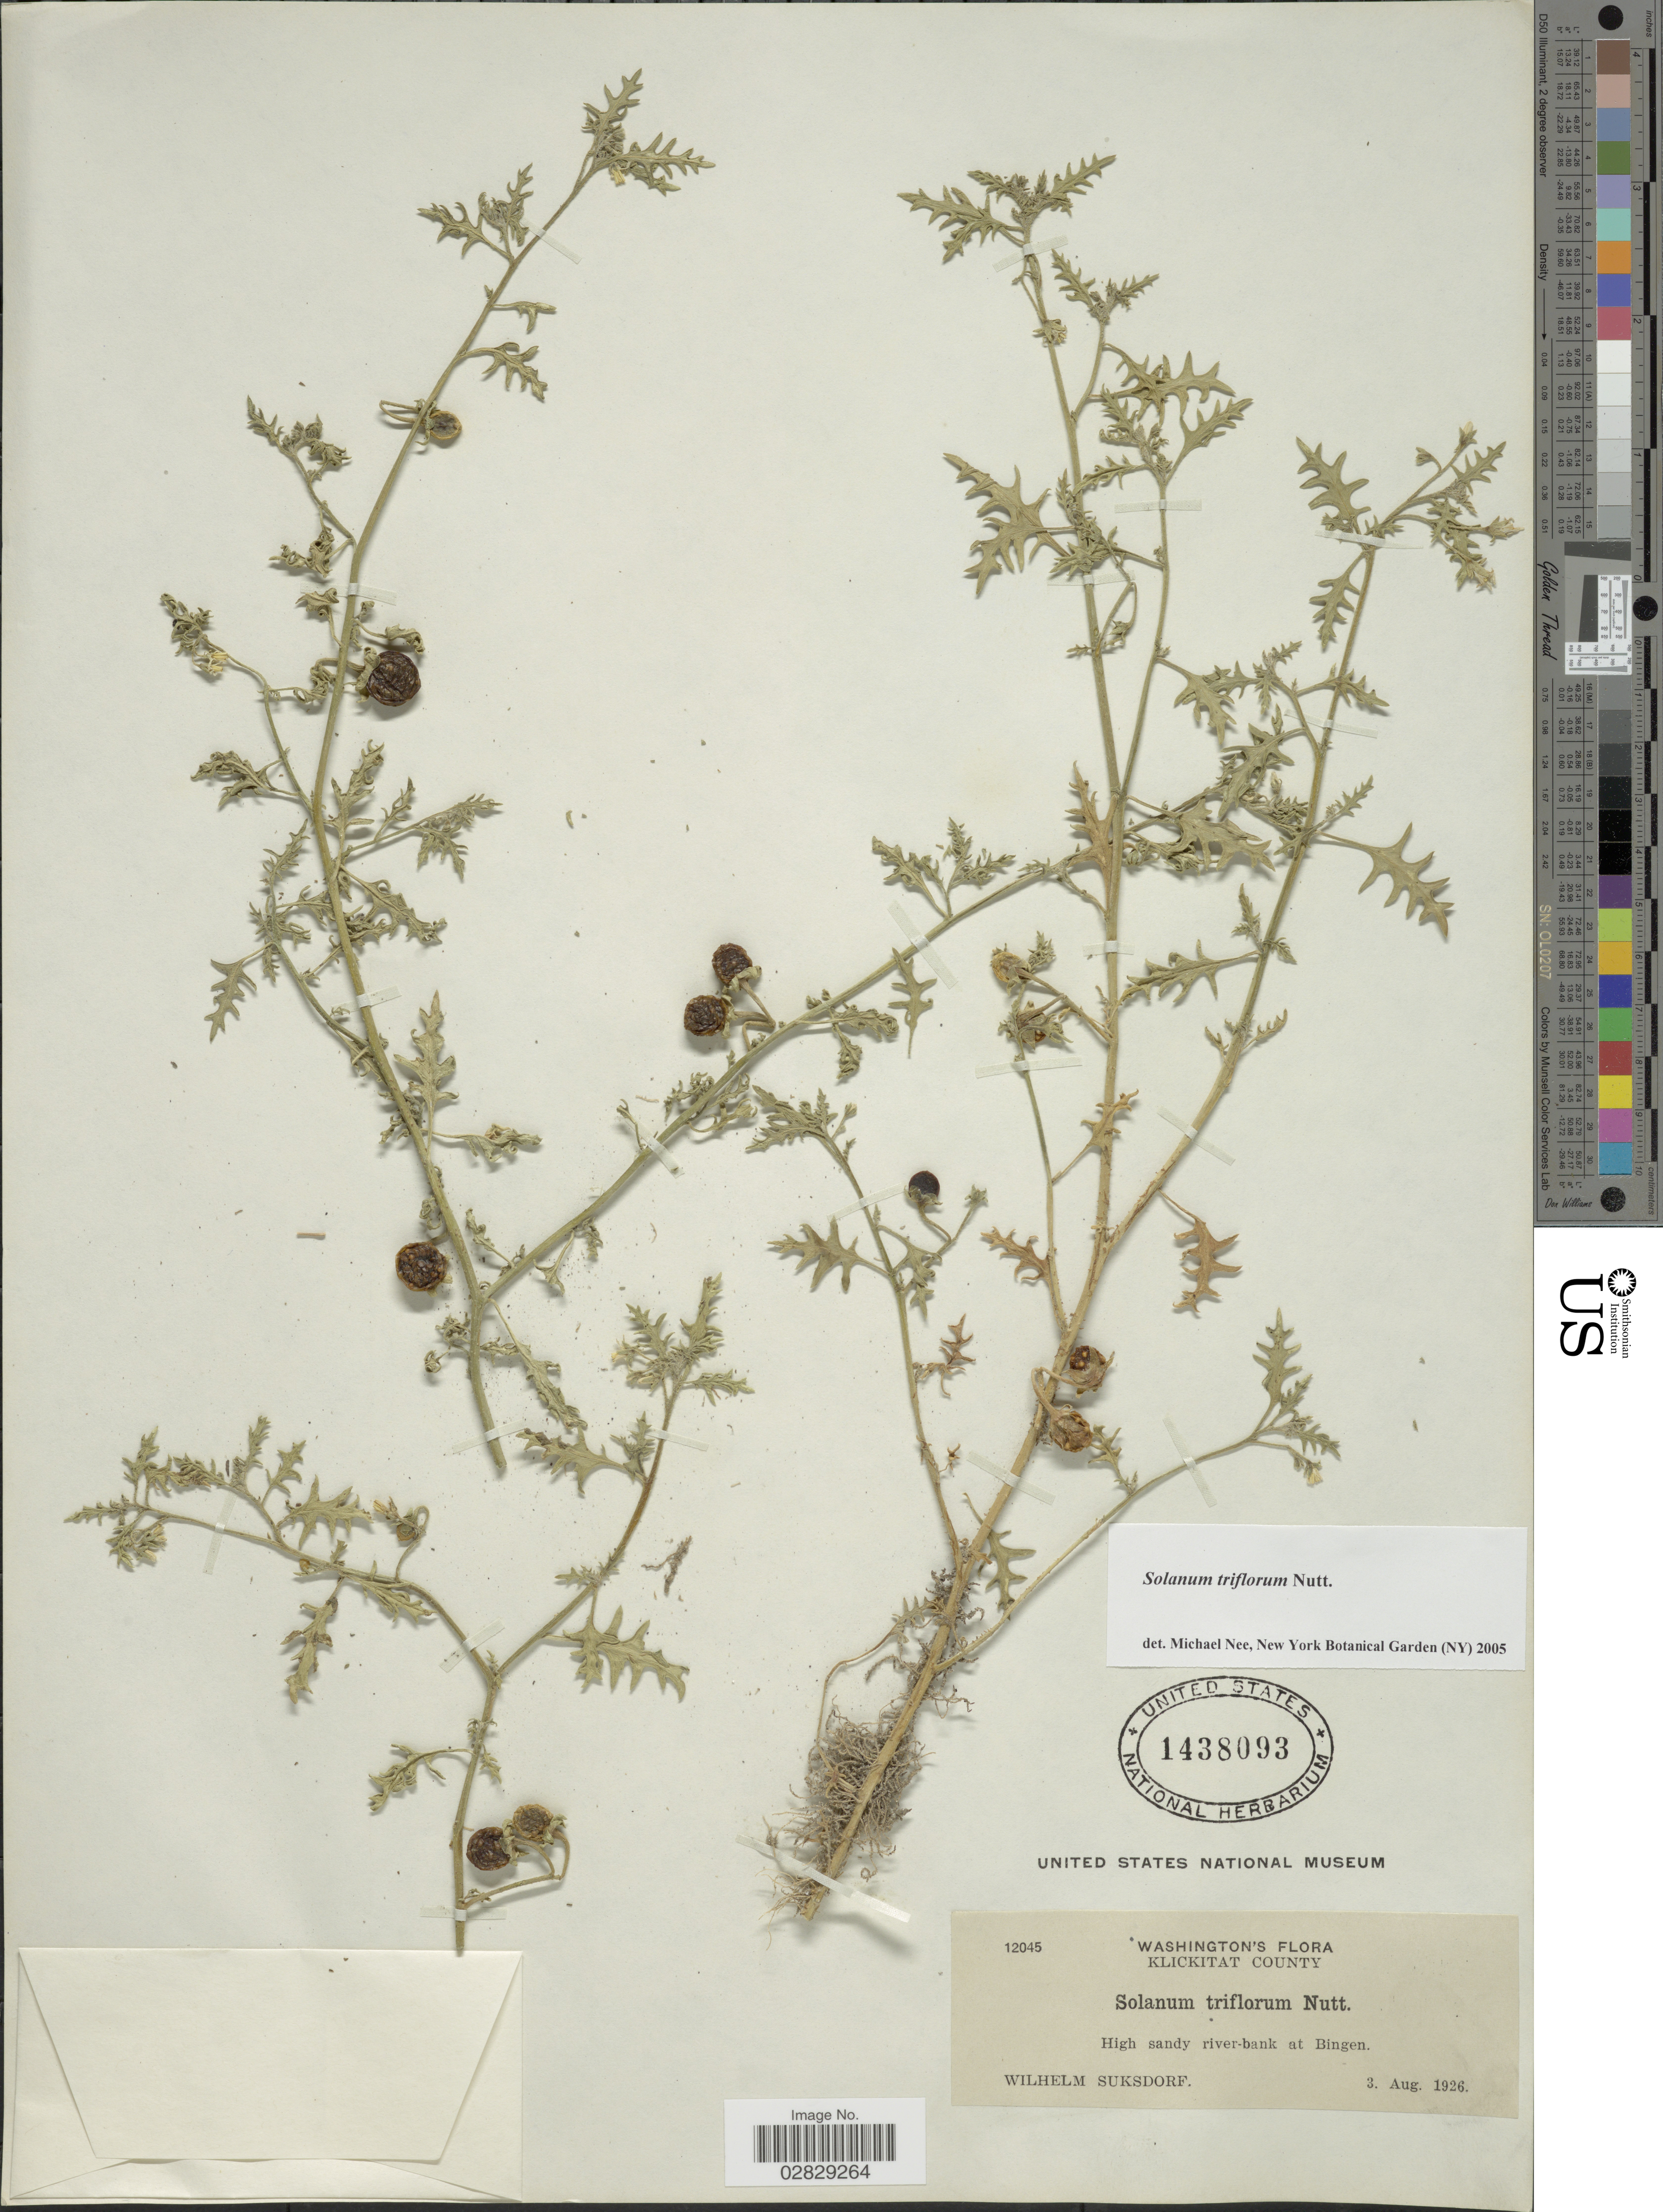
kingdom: Plantae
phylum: Tracheophyta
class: Magnoliopsida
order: Solanales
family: Solanaceae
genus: Solanum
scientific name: Solanum triflorum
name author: Nutt.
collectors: W. N. Suksdorf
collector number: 12045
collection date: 1926-08-03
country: United States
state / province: Washington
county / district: Klickitat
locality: Klickitat County. High sandy river-bank at Bingen.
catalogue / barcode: US 1438093